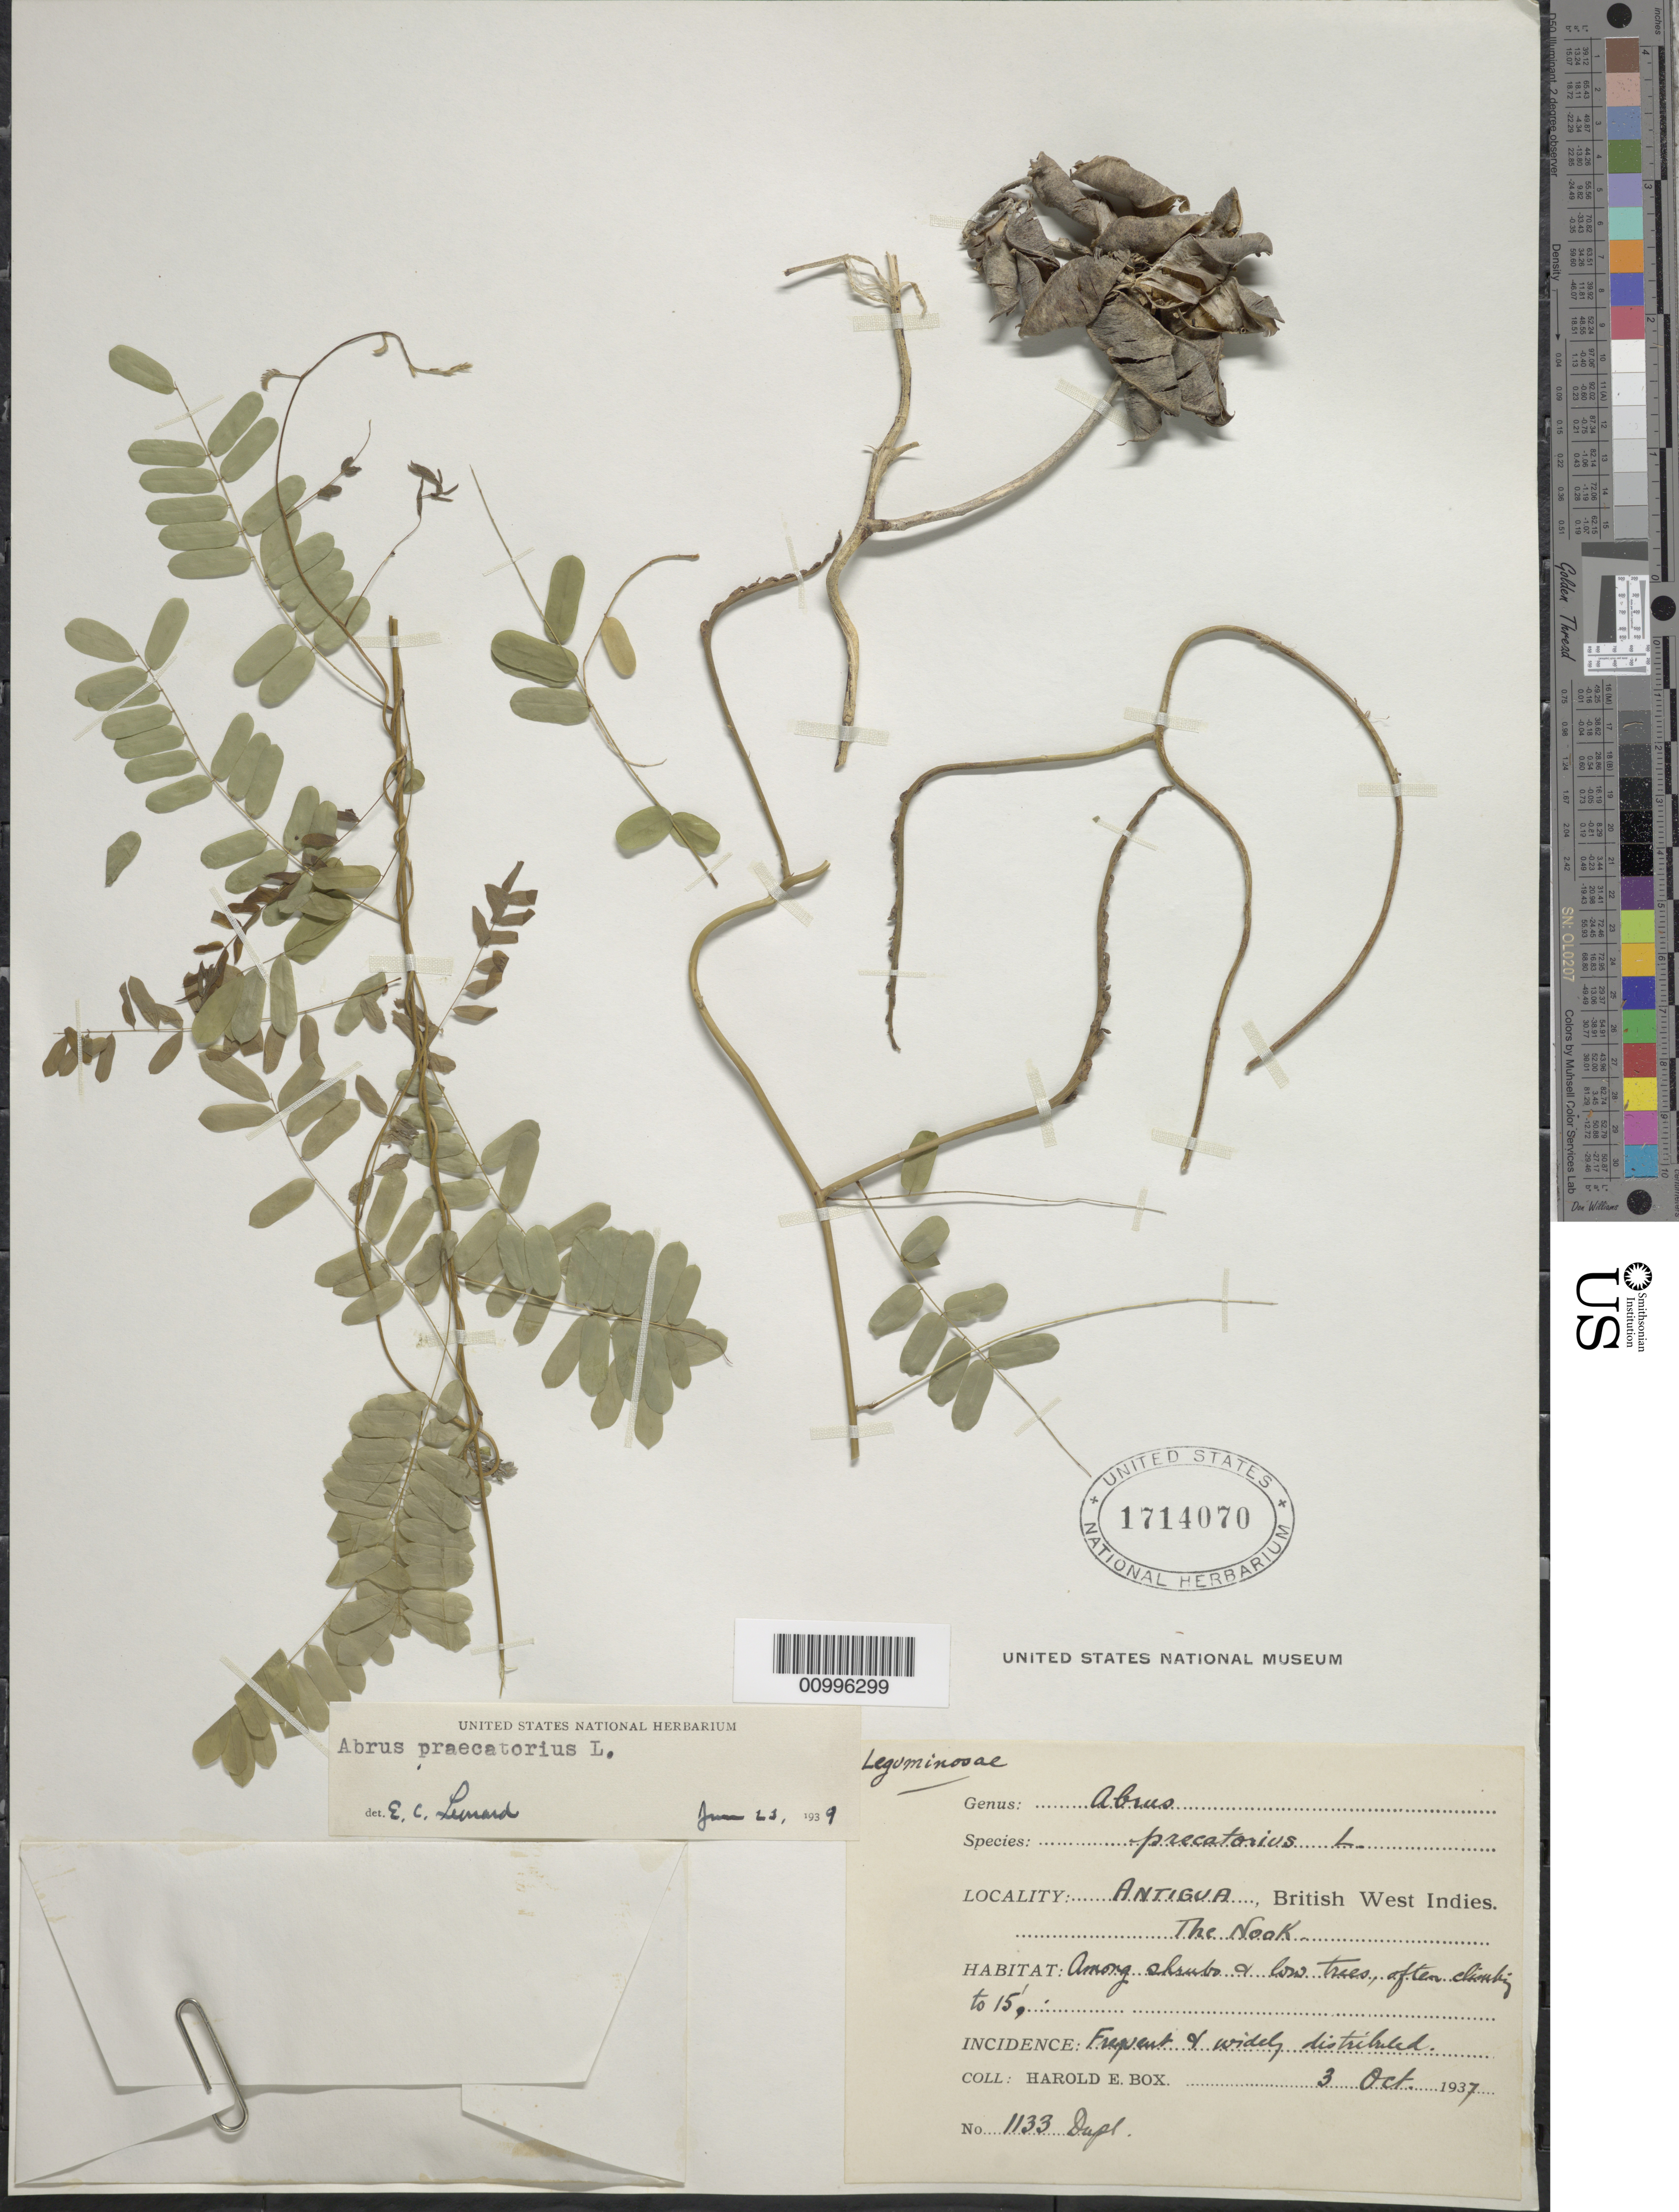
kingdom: Plantae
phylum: Tracheophyta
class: Magnoliopsida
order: Fabales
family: Fabaceae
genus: Abrus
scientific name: Abrus precatorius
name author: L.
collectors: H. E. Box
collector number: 1133 Dupl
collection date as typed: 03 Oct 1937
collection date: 1937-10-03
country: Antigua and Barbuda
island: Antigua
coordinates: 0 N, 0 E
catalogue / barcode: US 1714070